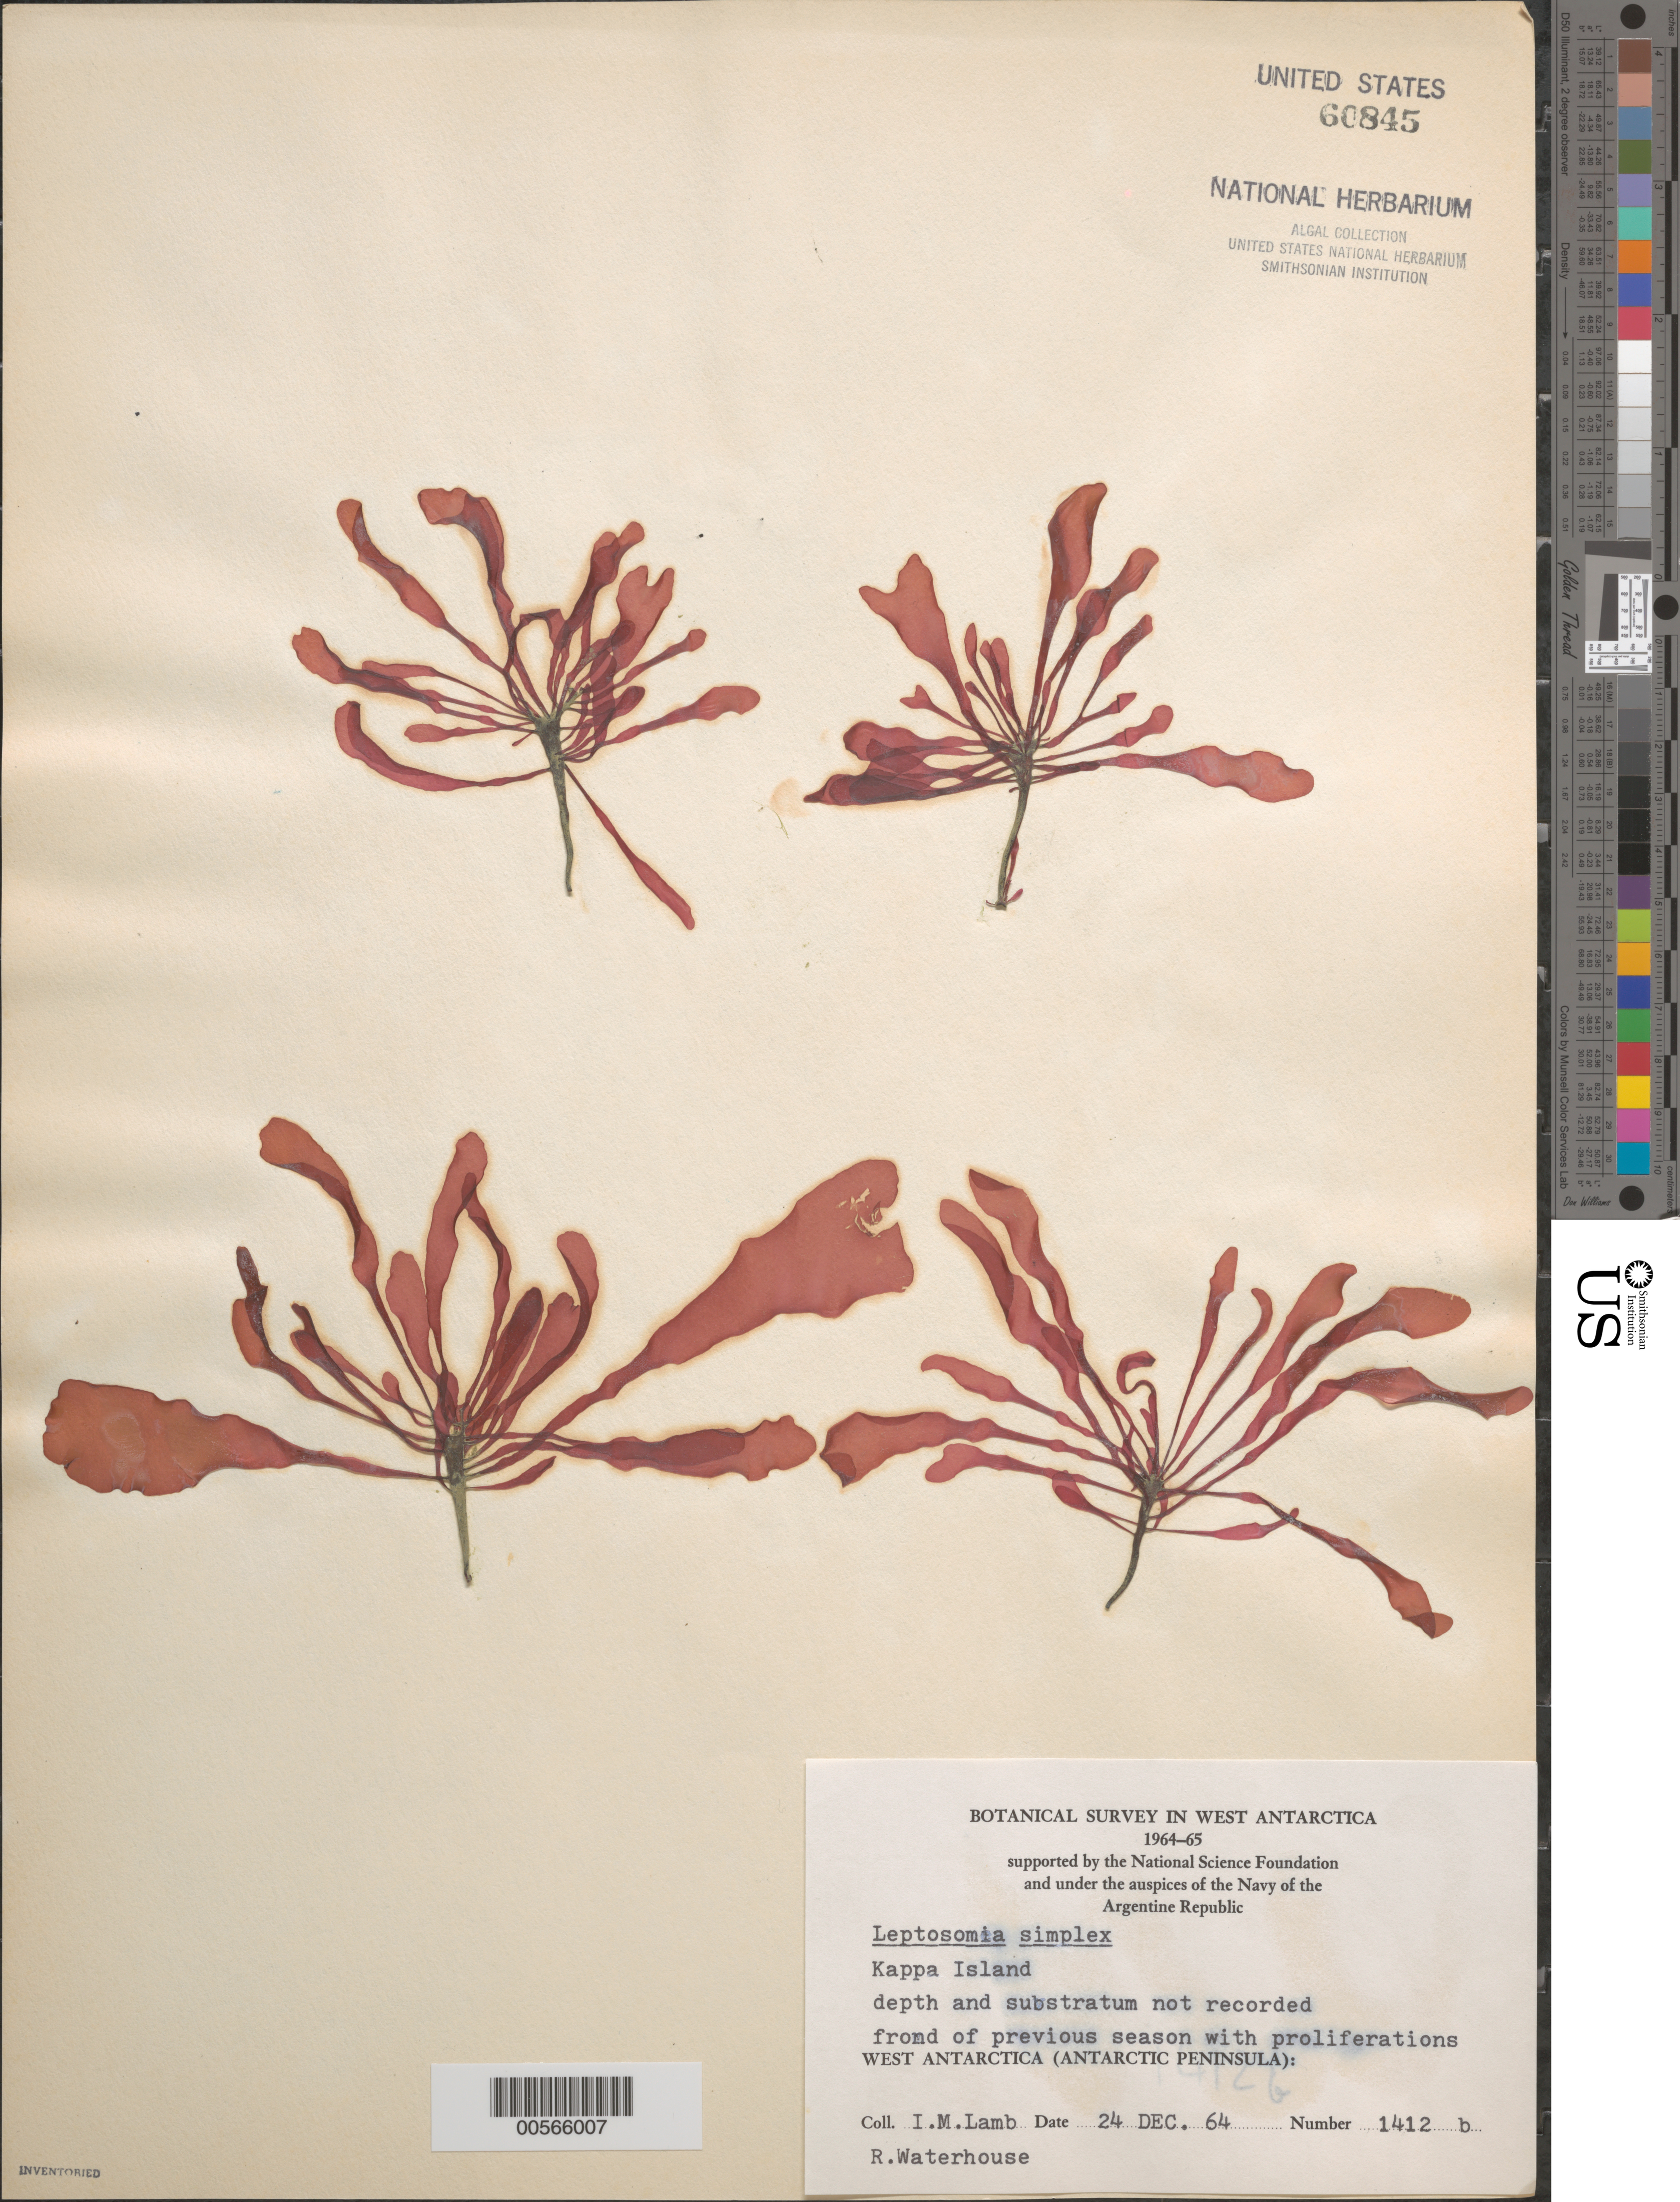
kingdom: Plantae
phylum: Rhodophyta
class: Florideophyceae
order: Palmariales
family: Palmariaceae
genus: Palmaria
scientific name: Palmaria decipiens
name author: (Reinsch) Ricker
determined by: Algae name updating Project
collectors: I. M. Lamb & R. Waterhouse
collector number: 1412b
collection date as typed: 24 Dec 1964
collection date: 1964-12-24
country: Antarctica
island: Kappa Island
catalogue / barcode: US 60845